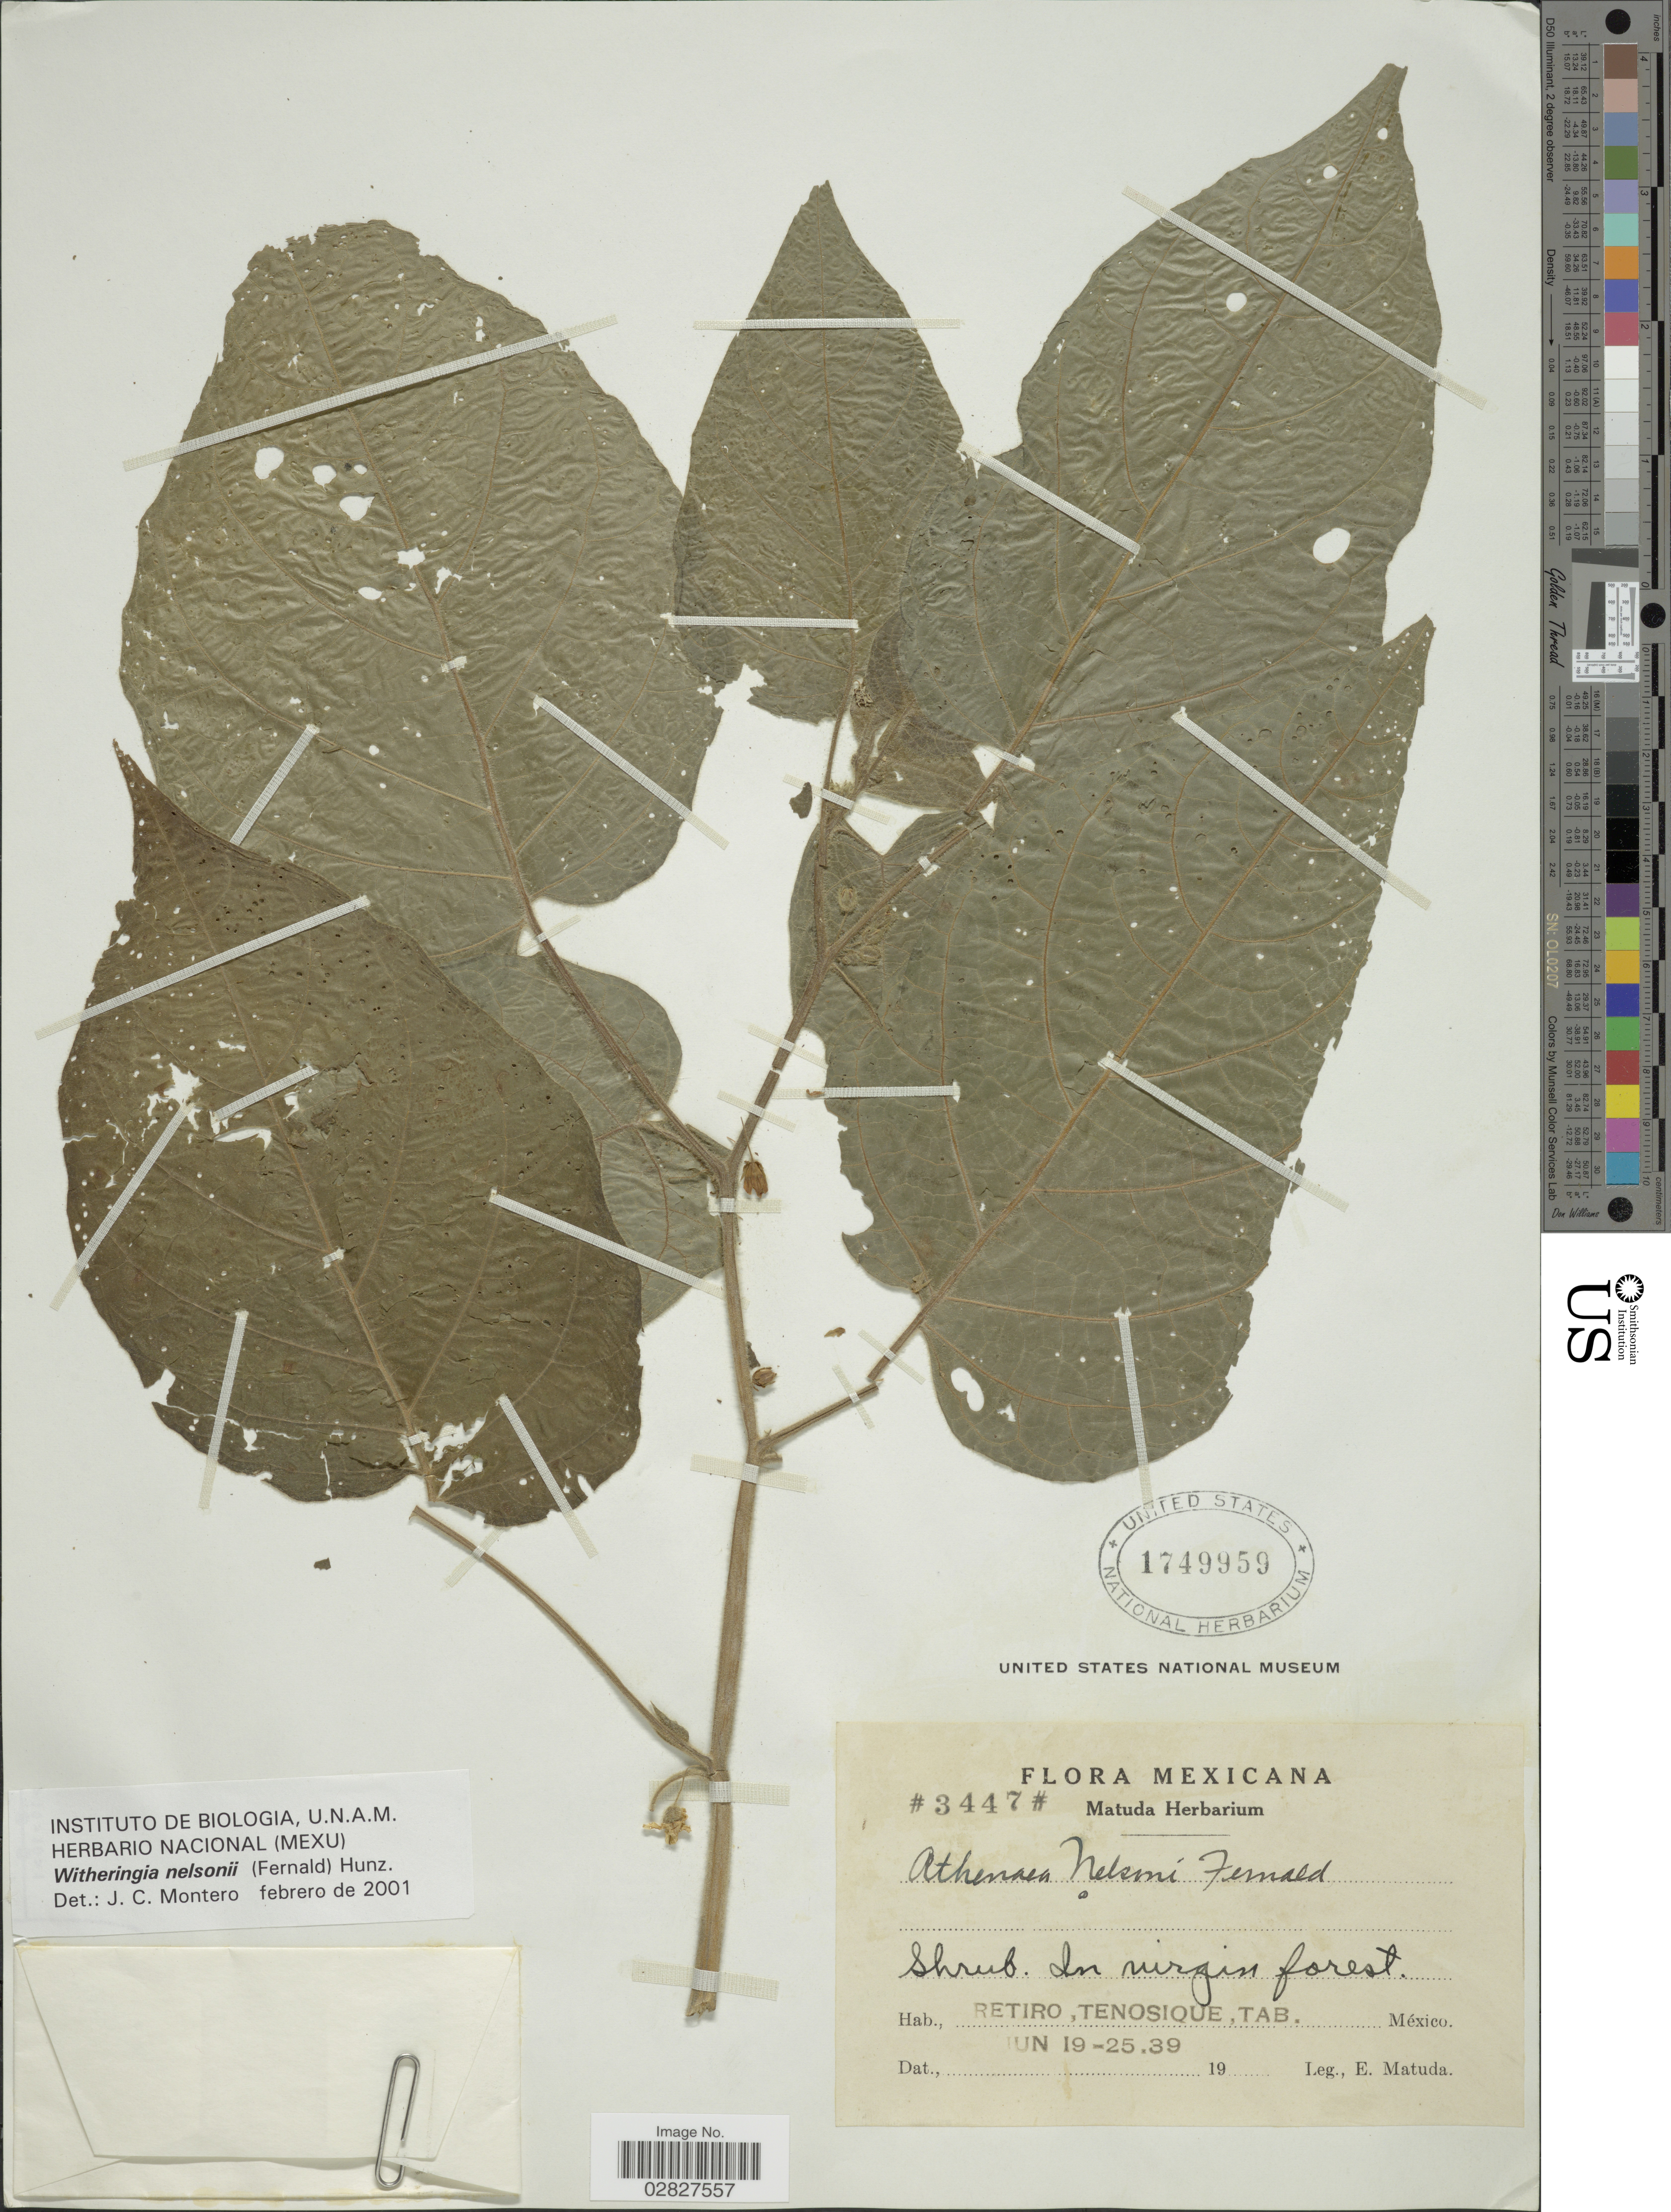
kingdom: Plantae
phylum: Tracheophyta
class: Magnoliopsida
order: Solanales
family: Solanaceae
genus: Witheringia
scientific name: Witheringia nelsonii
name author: (Fernald) Hunz.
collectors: E. Matuda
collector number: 3447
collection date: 1939-06-19/1939-06-25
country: Mexico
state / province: Tabasco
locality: Retiro, Tenosique.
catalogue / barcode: US 1749959